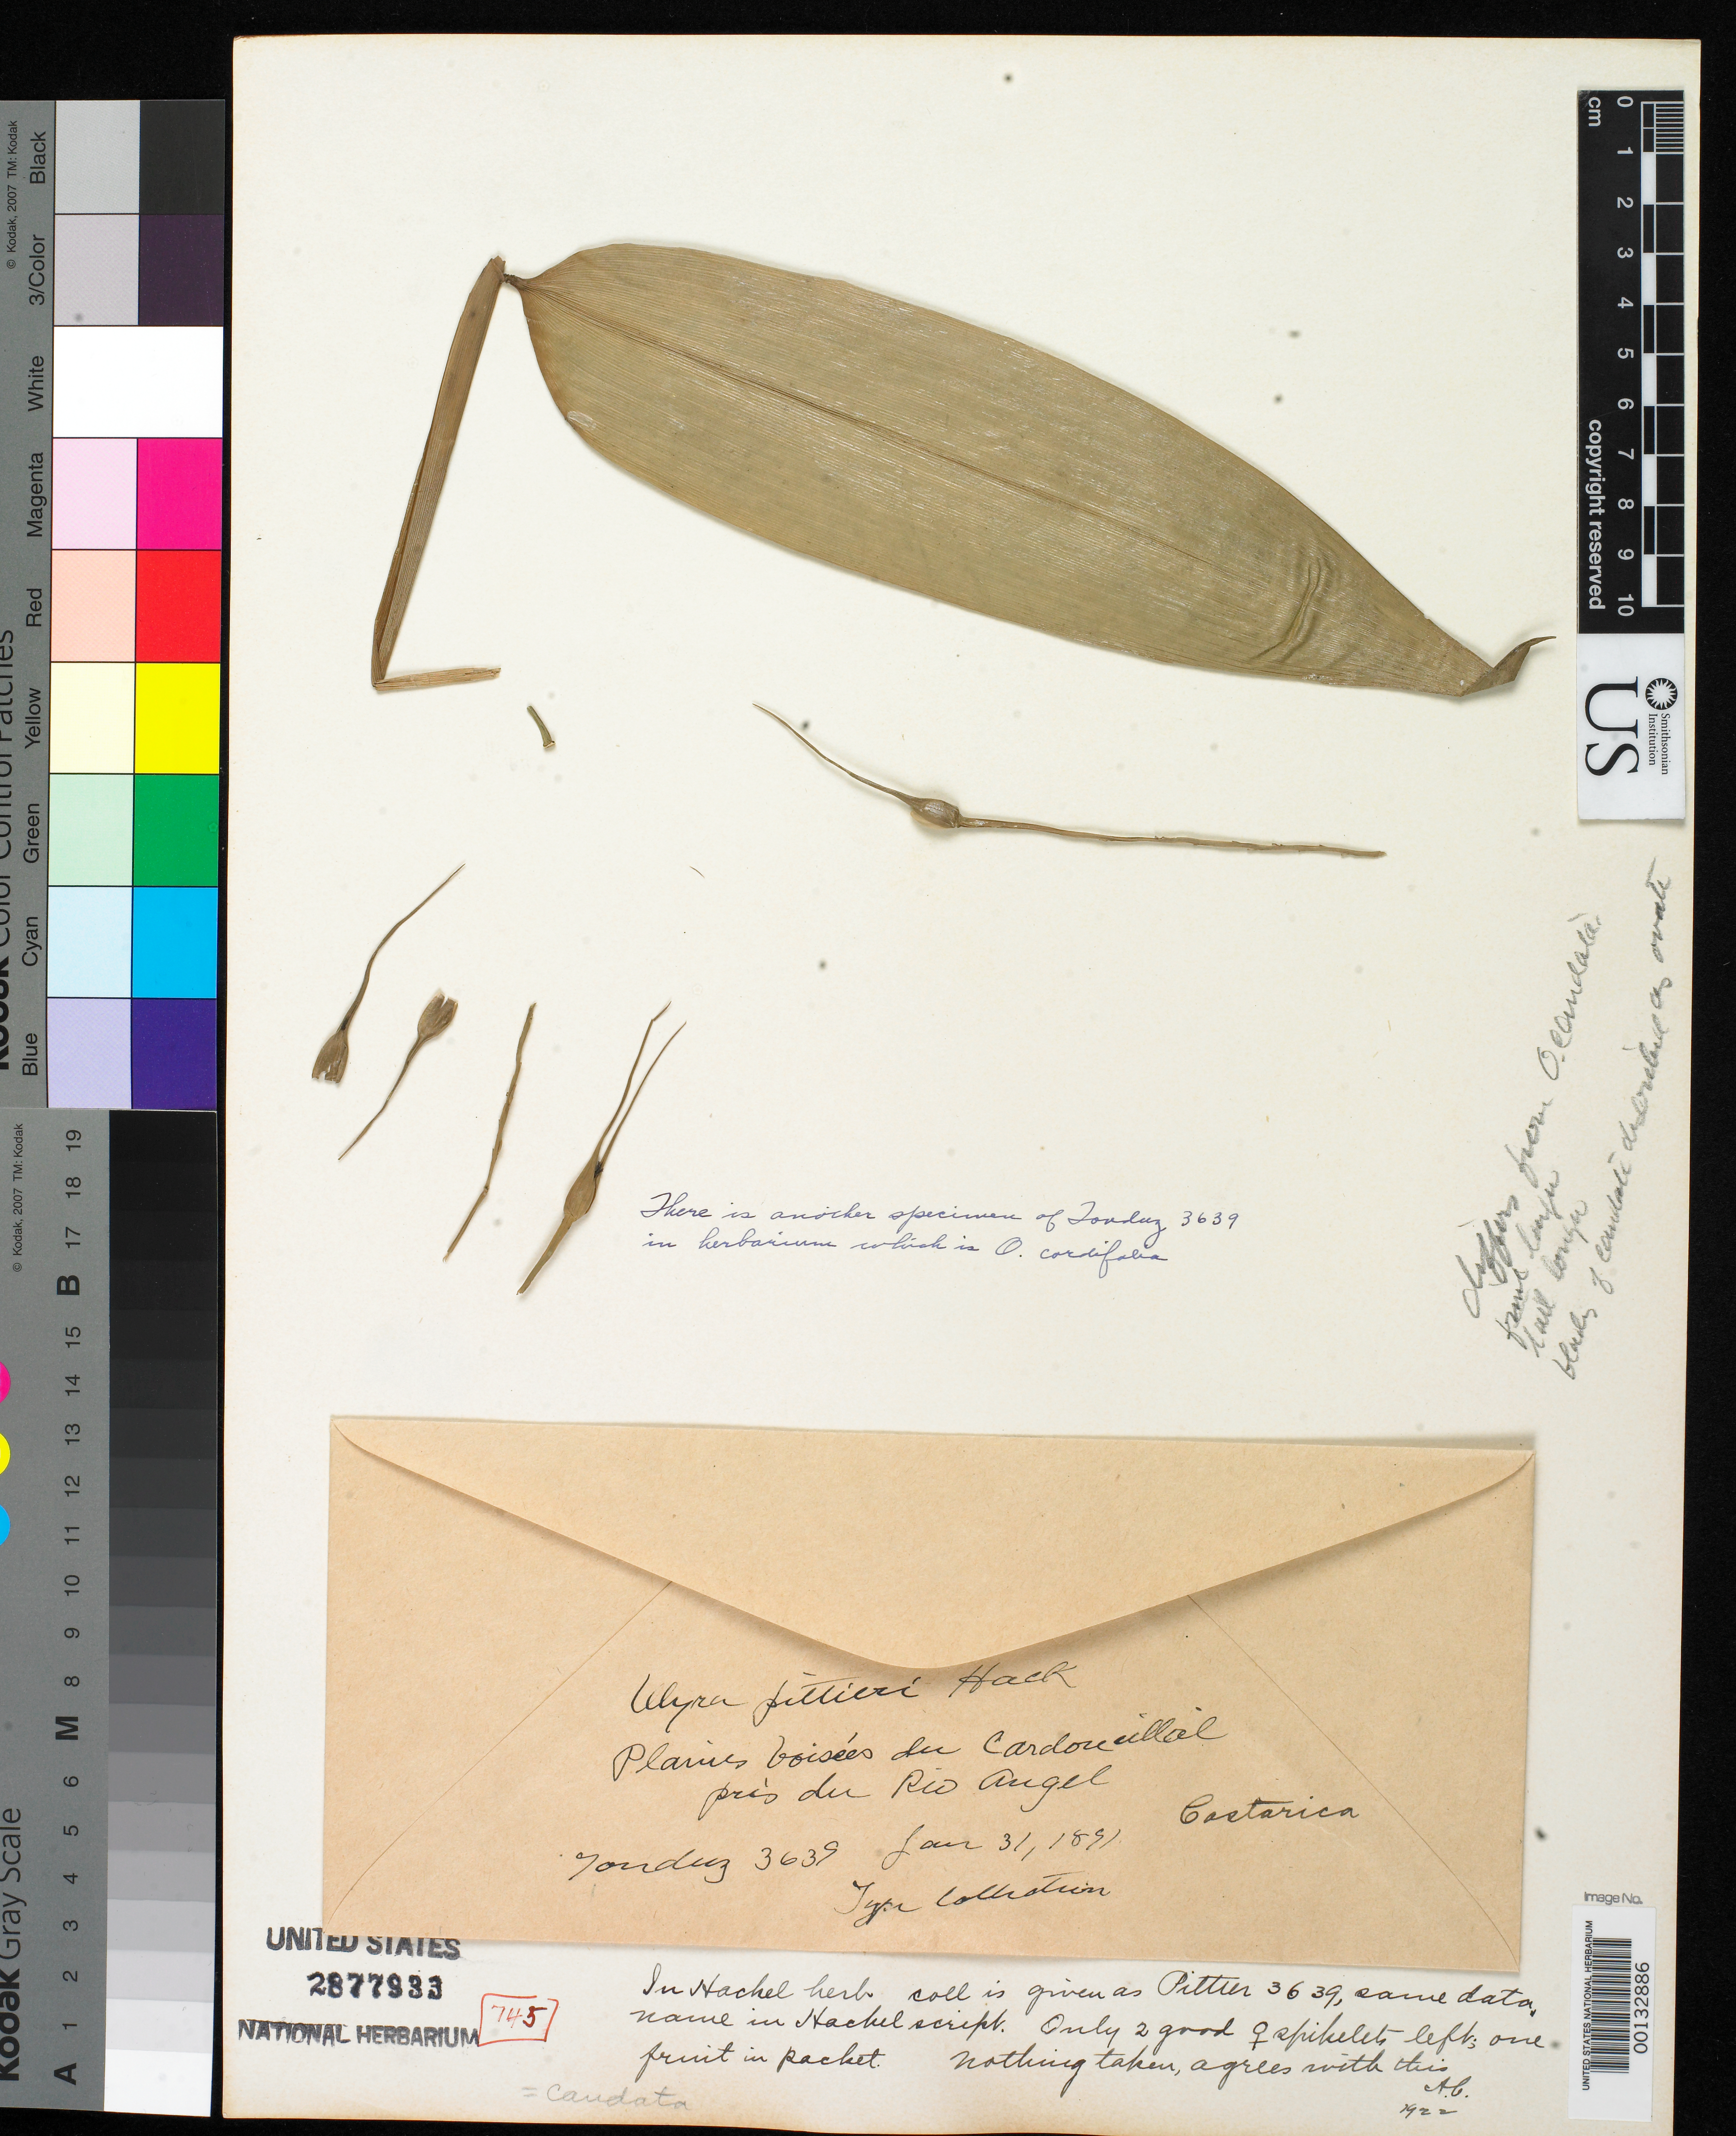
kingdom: Plantae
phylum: Tracheophyta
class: Liliopsida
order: Poales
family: Poaceae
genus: Olyra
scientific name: Olyra pittieri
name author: Hack.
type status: Type Collection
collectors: A. Tonduz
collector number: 3639 Pittier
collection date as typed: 31 Jan 1891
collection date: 1891-01-31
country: Costa Rica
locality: Cordoncilla, pres du Rio Angel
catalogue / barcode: US 2877933